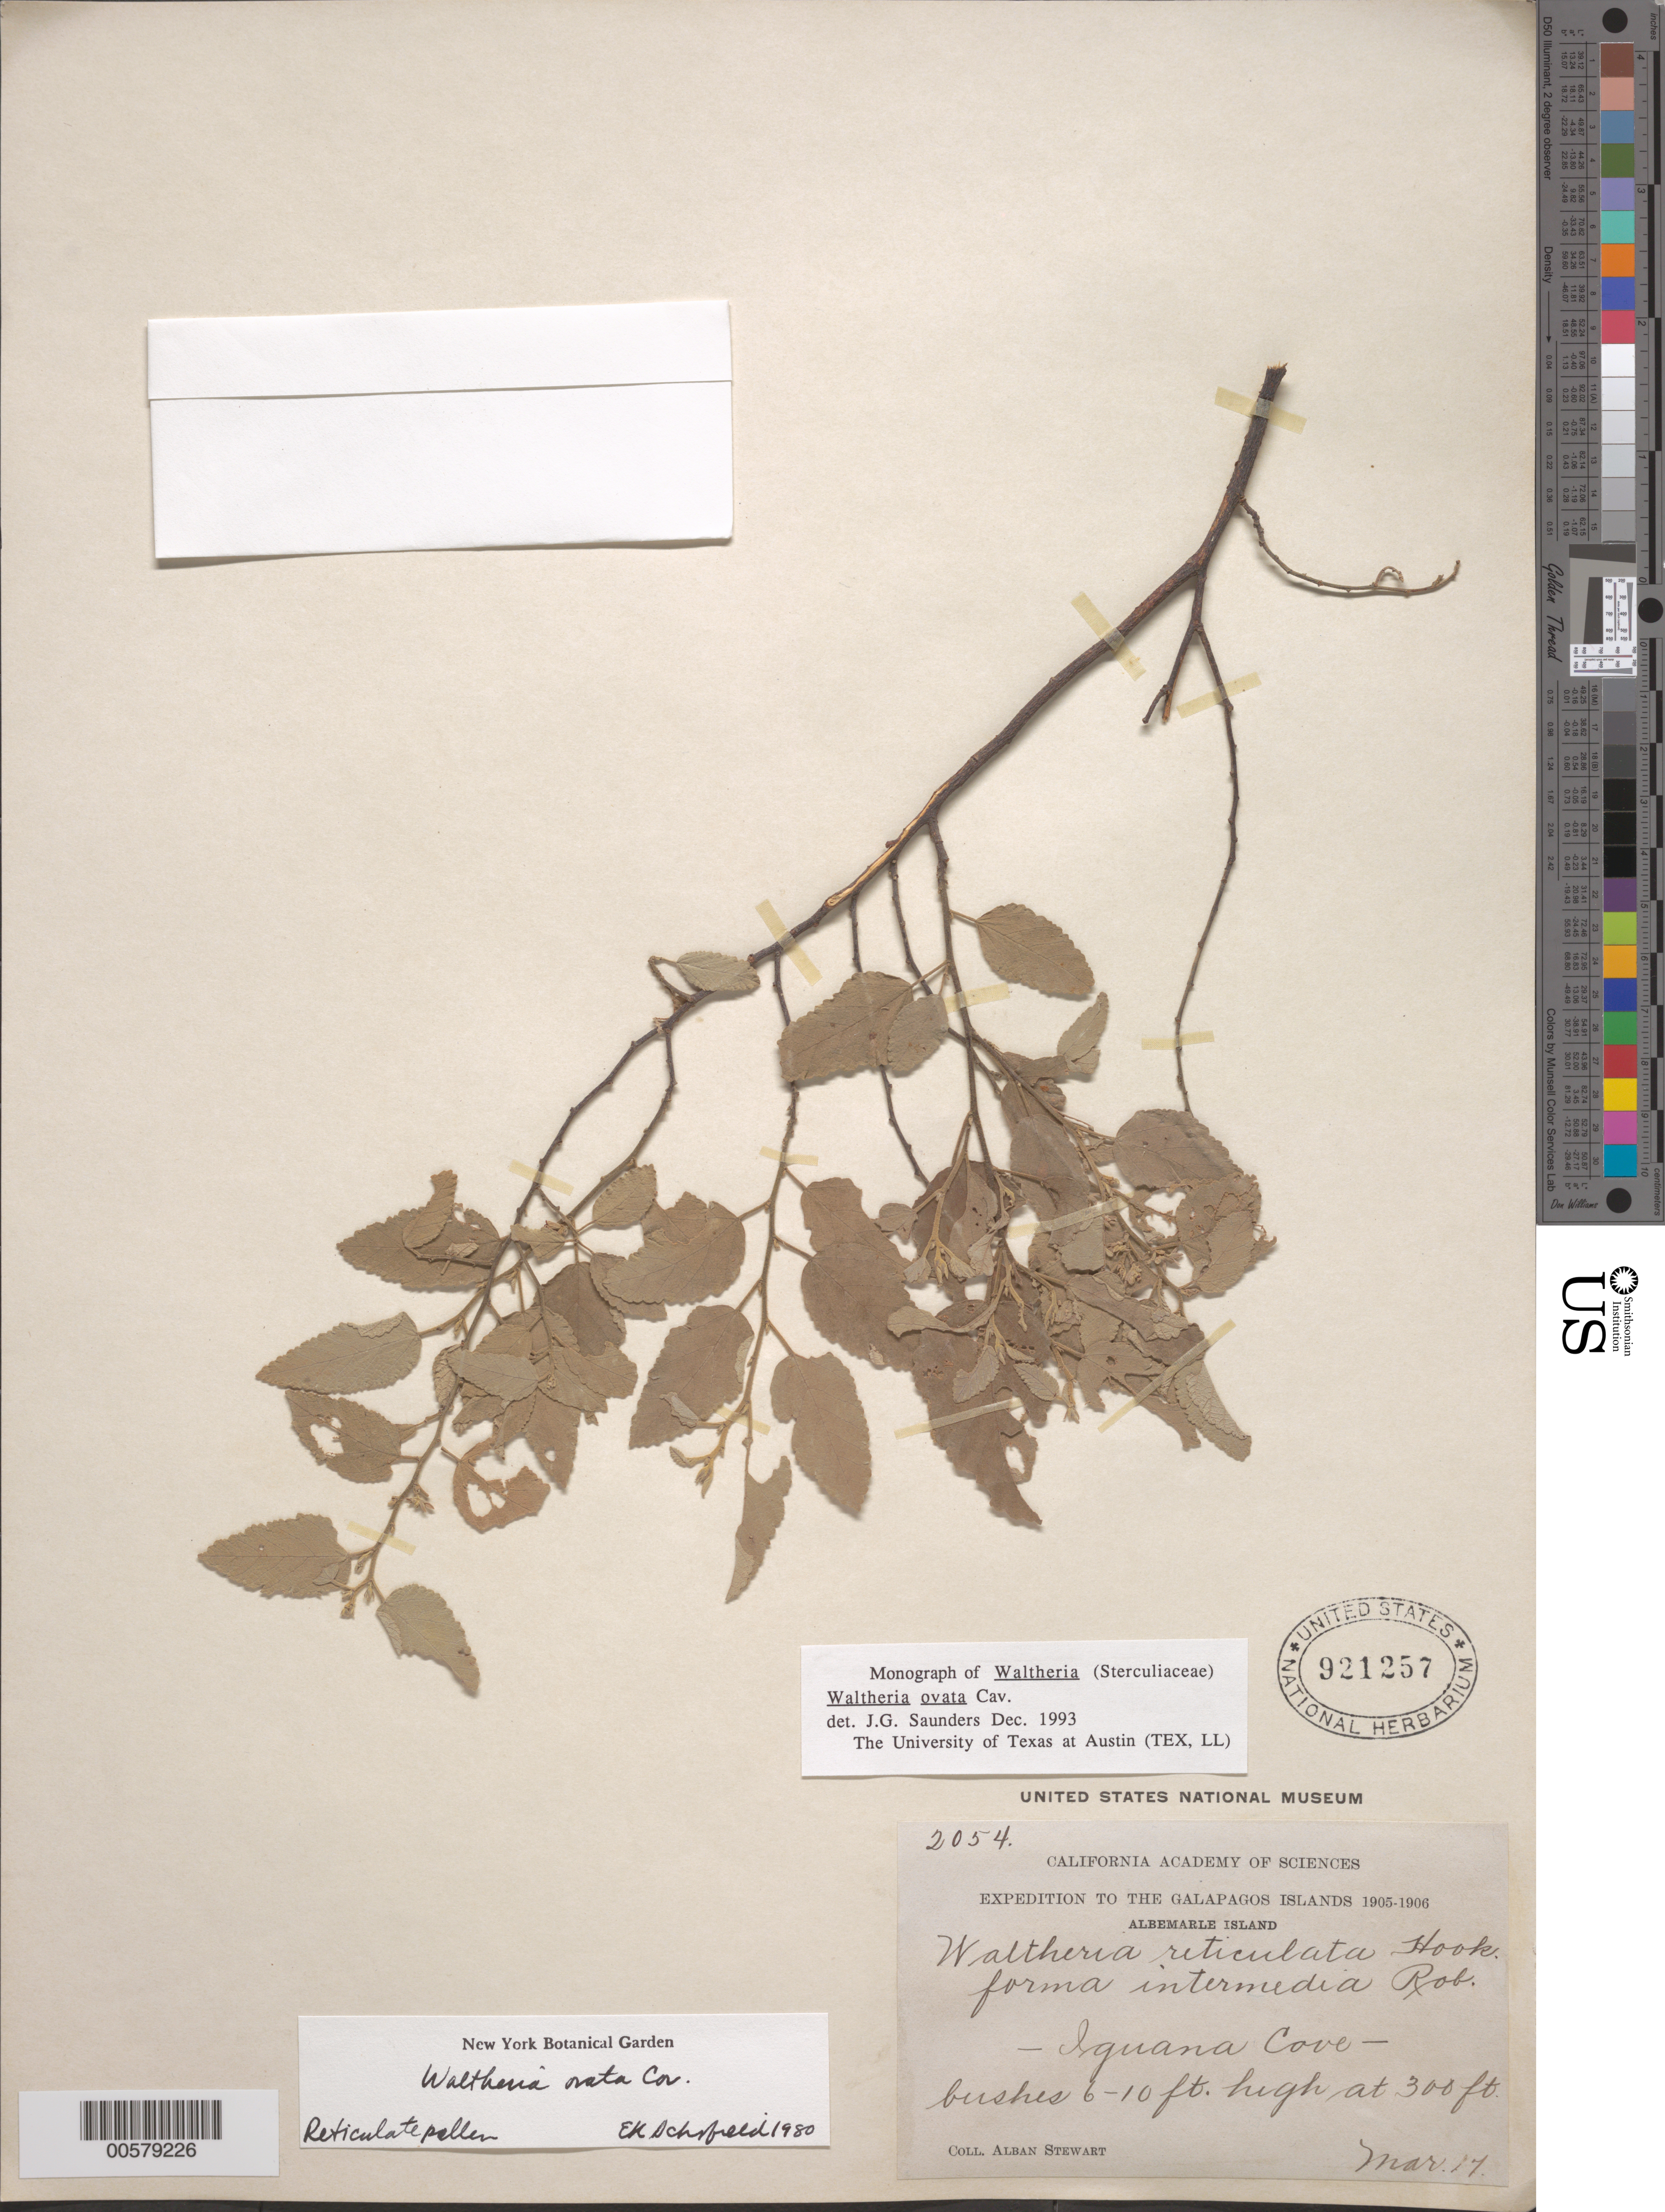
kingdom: Plantae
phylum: Tracheophyta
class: Magnoliopsida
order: Malvales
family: Malvaceae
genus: Waltheria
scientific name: Waltheria ovata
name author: Cav.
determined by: Saunders, J. G.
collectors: A. Stewart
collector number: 2054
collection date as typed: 14 Mar 1906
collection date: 1906-03-14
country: Ecuador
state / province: Colón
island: Isabela [Albemarle]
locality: Iguana Cove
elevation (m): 91.44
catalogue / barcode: US 921257